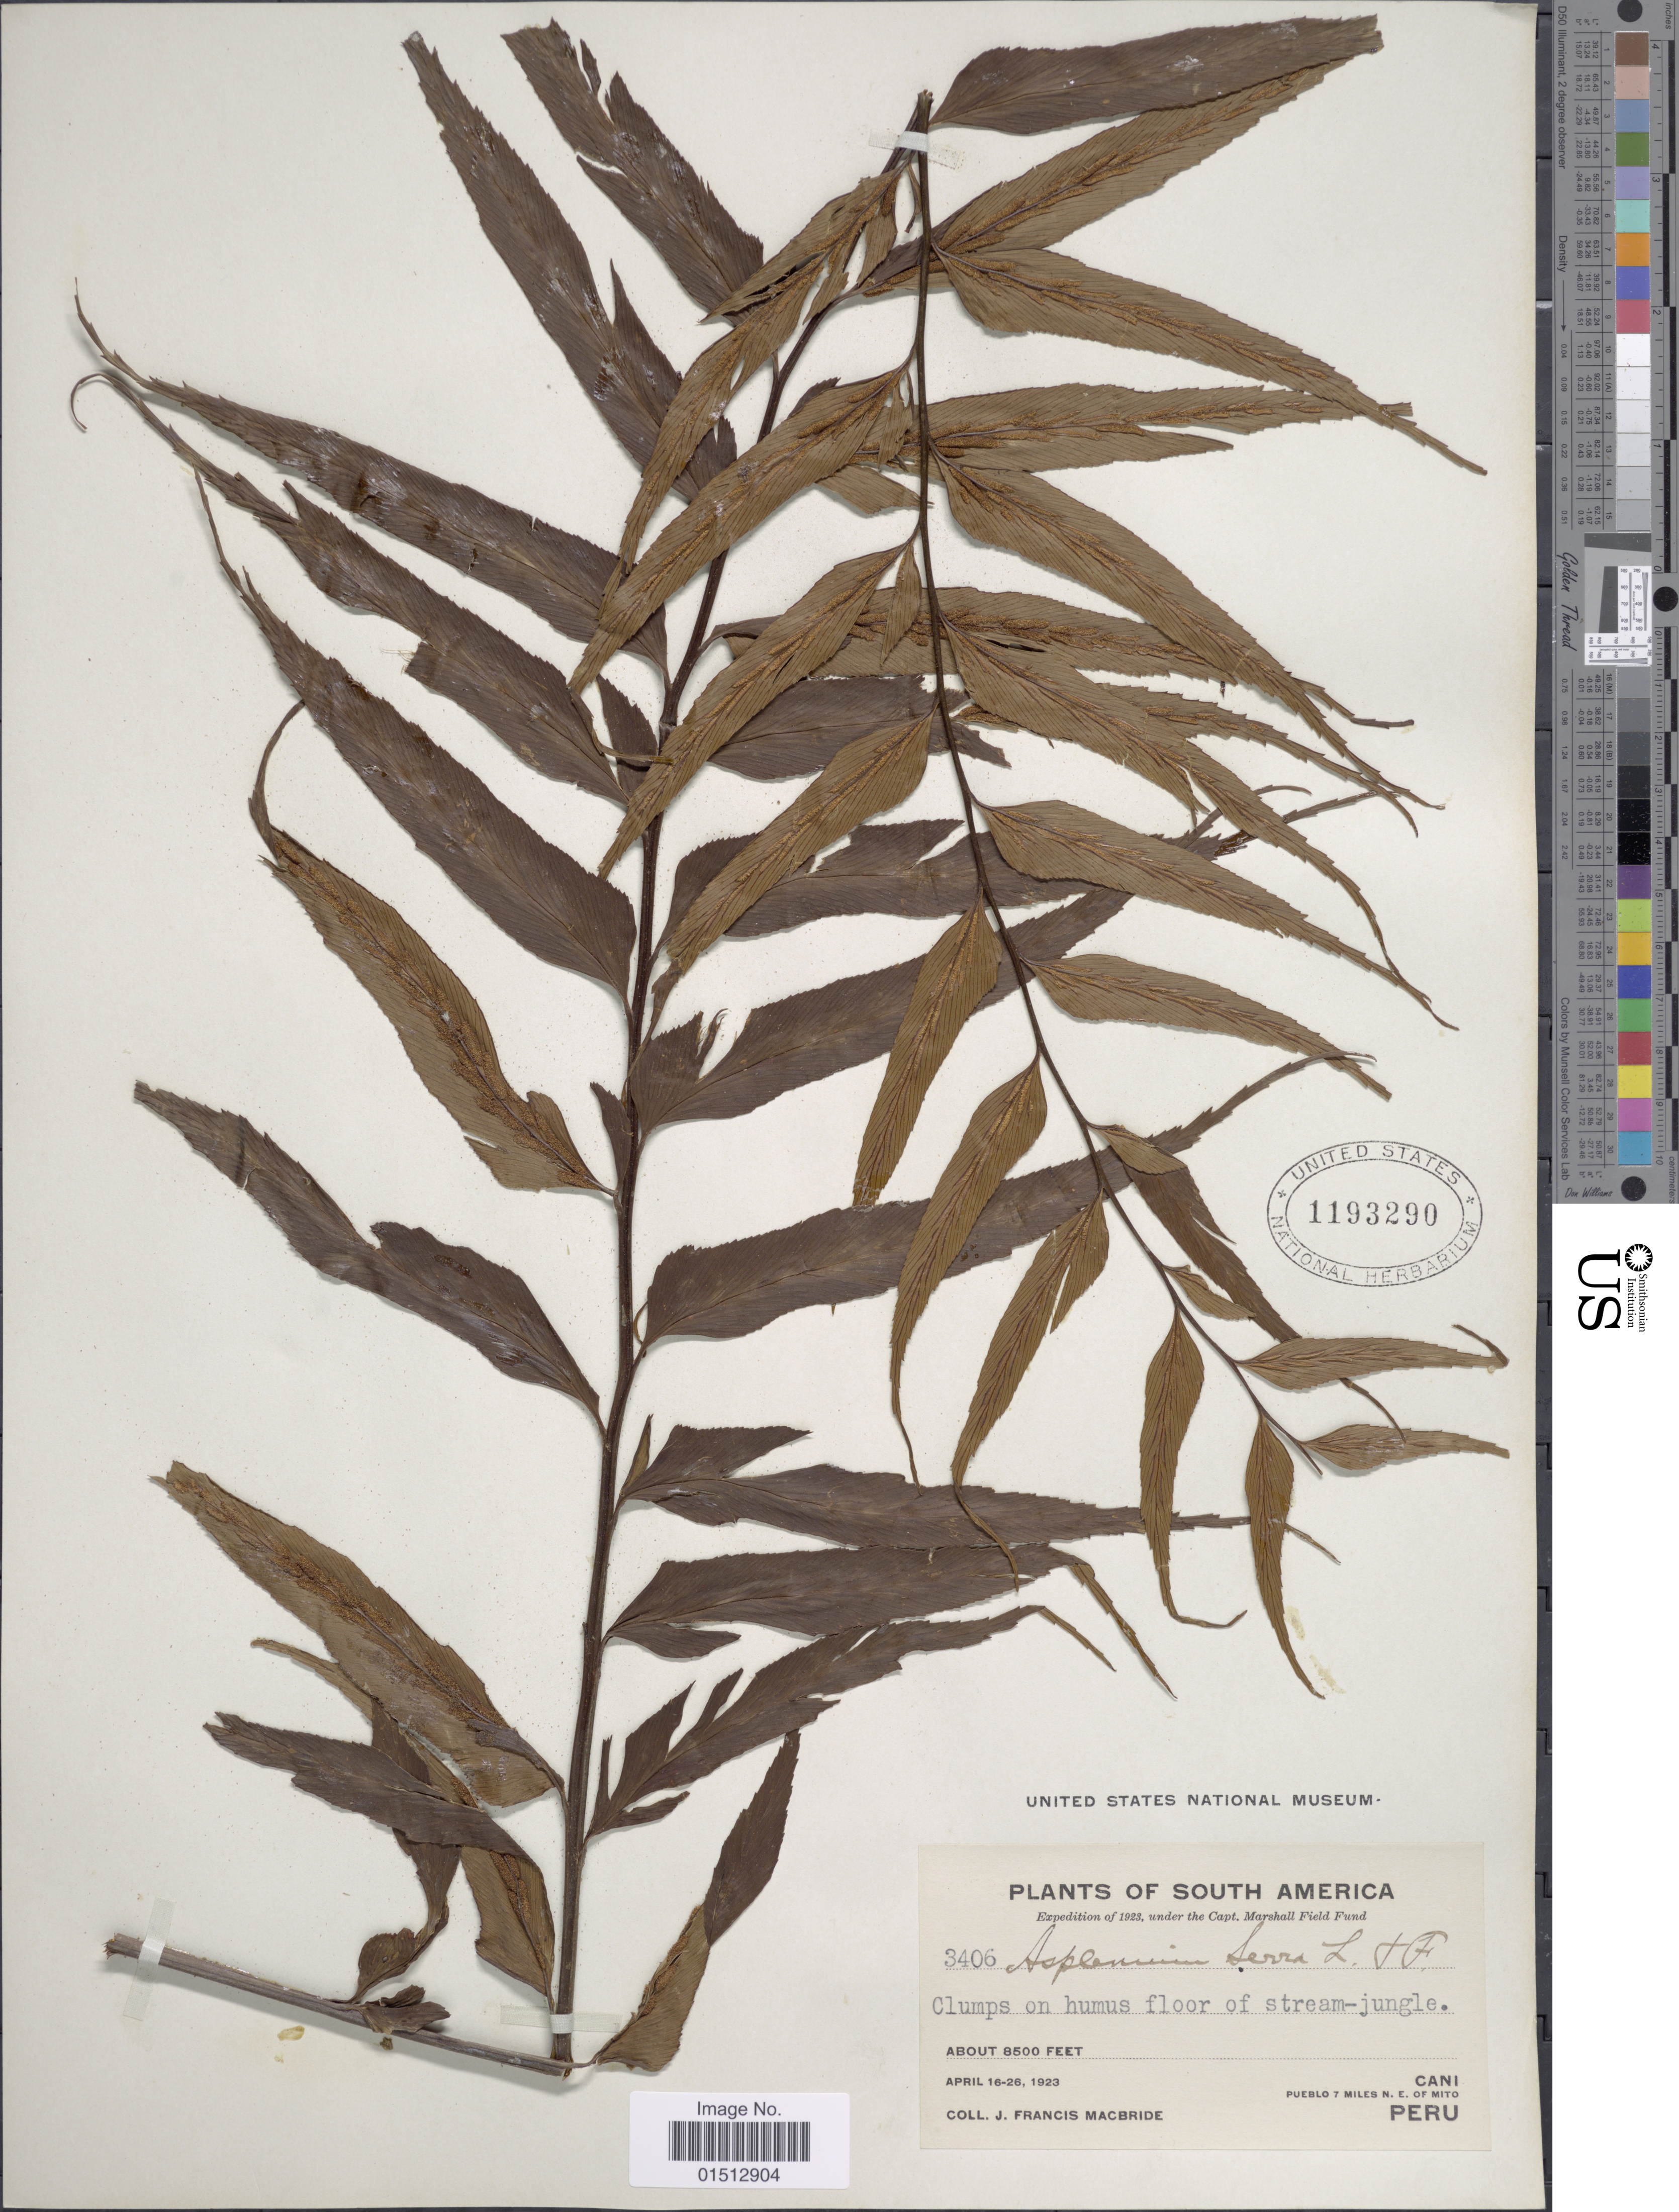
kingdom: Plantae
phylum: Tracheophyta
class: Polypodiopsida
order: Polypodiales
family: Aspleniaceae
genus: Asplenium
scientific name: Asplenium serra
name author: Langsd. & Fisch.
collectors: J. F. Macbride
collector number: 3406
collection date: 1923-04-16/1923-04-26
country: Peru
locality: South America, Cani, Pueblo 7 miles N.E. of Mito, Peru.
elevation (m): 2591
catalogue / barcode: US 1193290